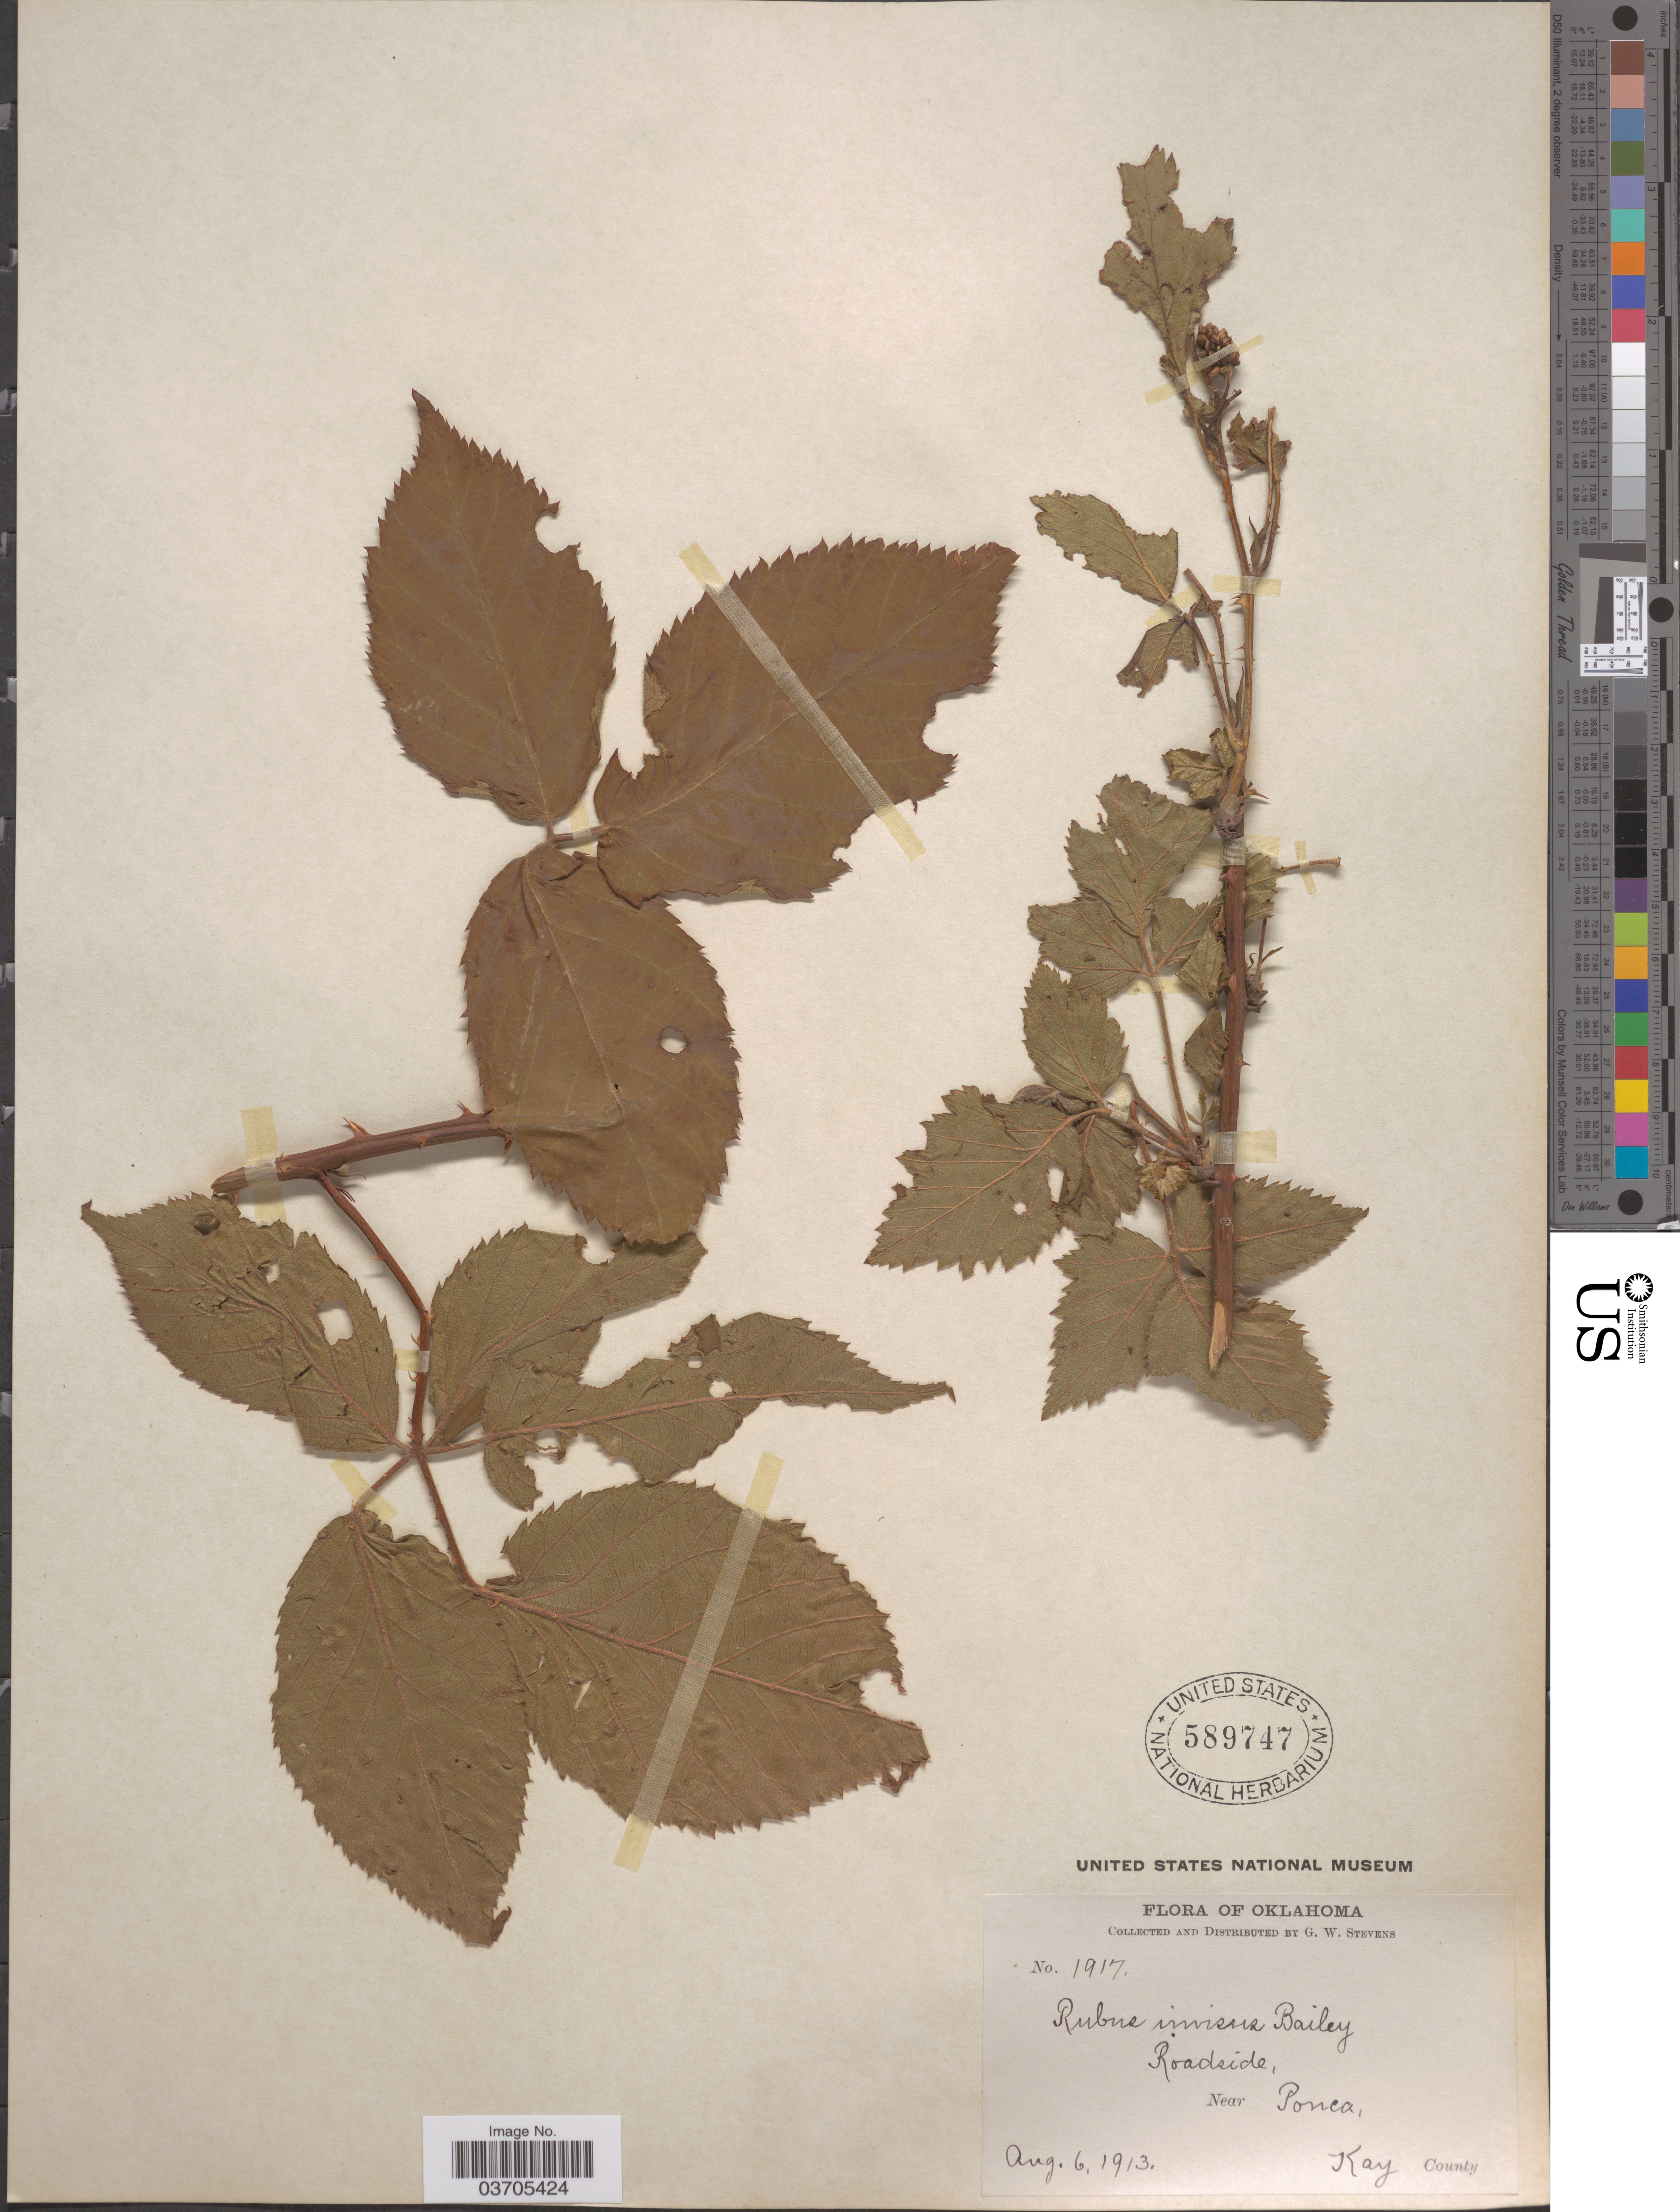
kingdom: Plantae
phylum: Tracheophyta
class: Magnoliopsida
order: Rosales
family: Rosaceae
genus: Rubus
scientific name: Rubus invisus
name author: (L.H. Bailey) Britton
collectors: G. W. Stevens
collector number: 1917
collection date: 1913-08-06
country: United States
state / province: Oklahoma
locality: Roadside, Near Ponca, Kay County.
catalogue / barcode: US 589747